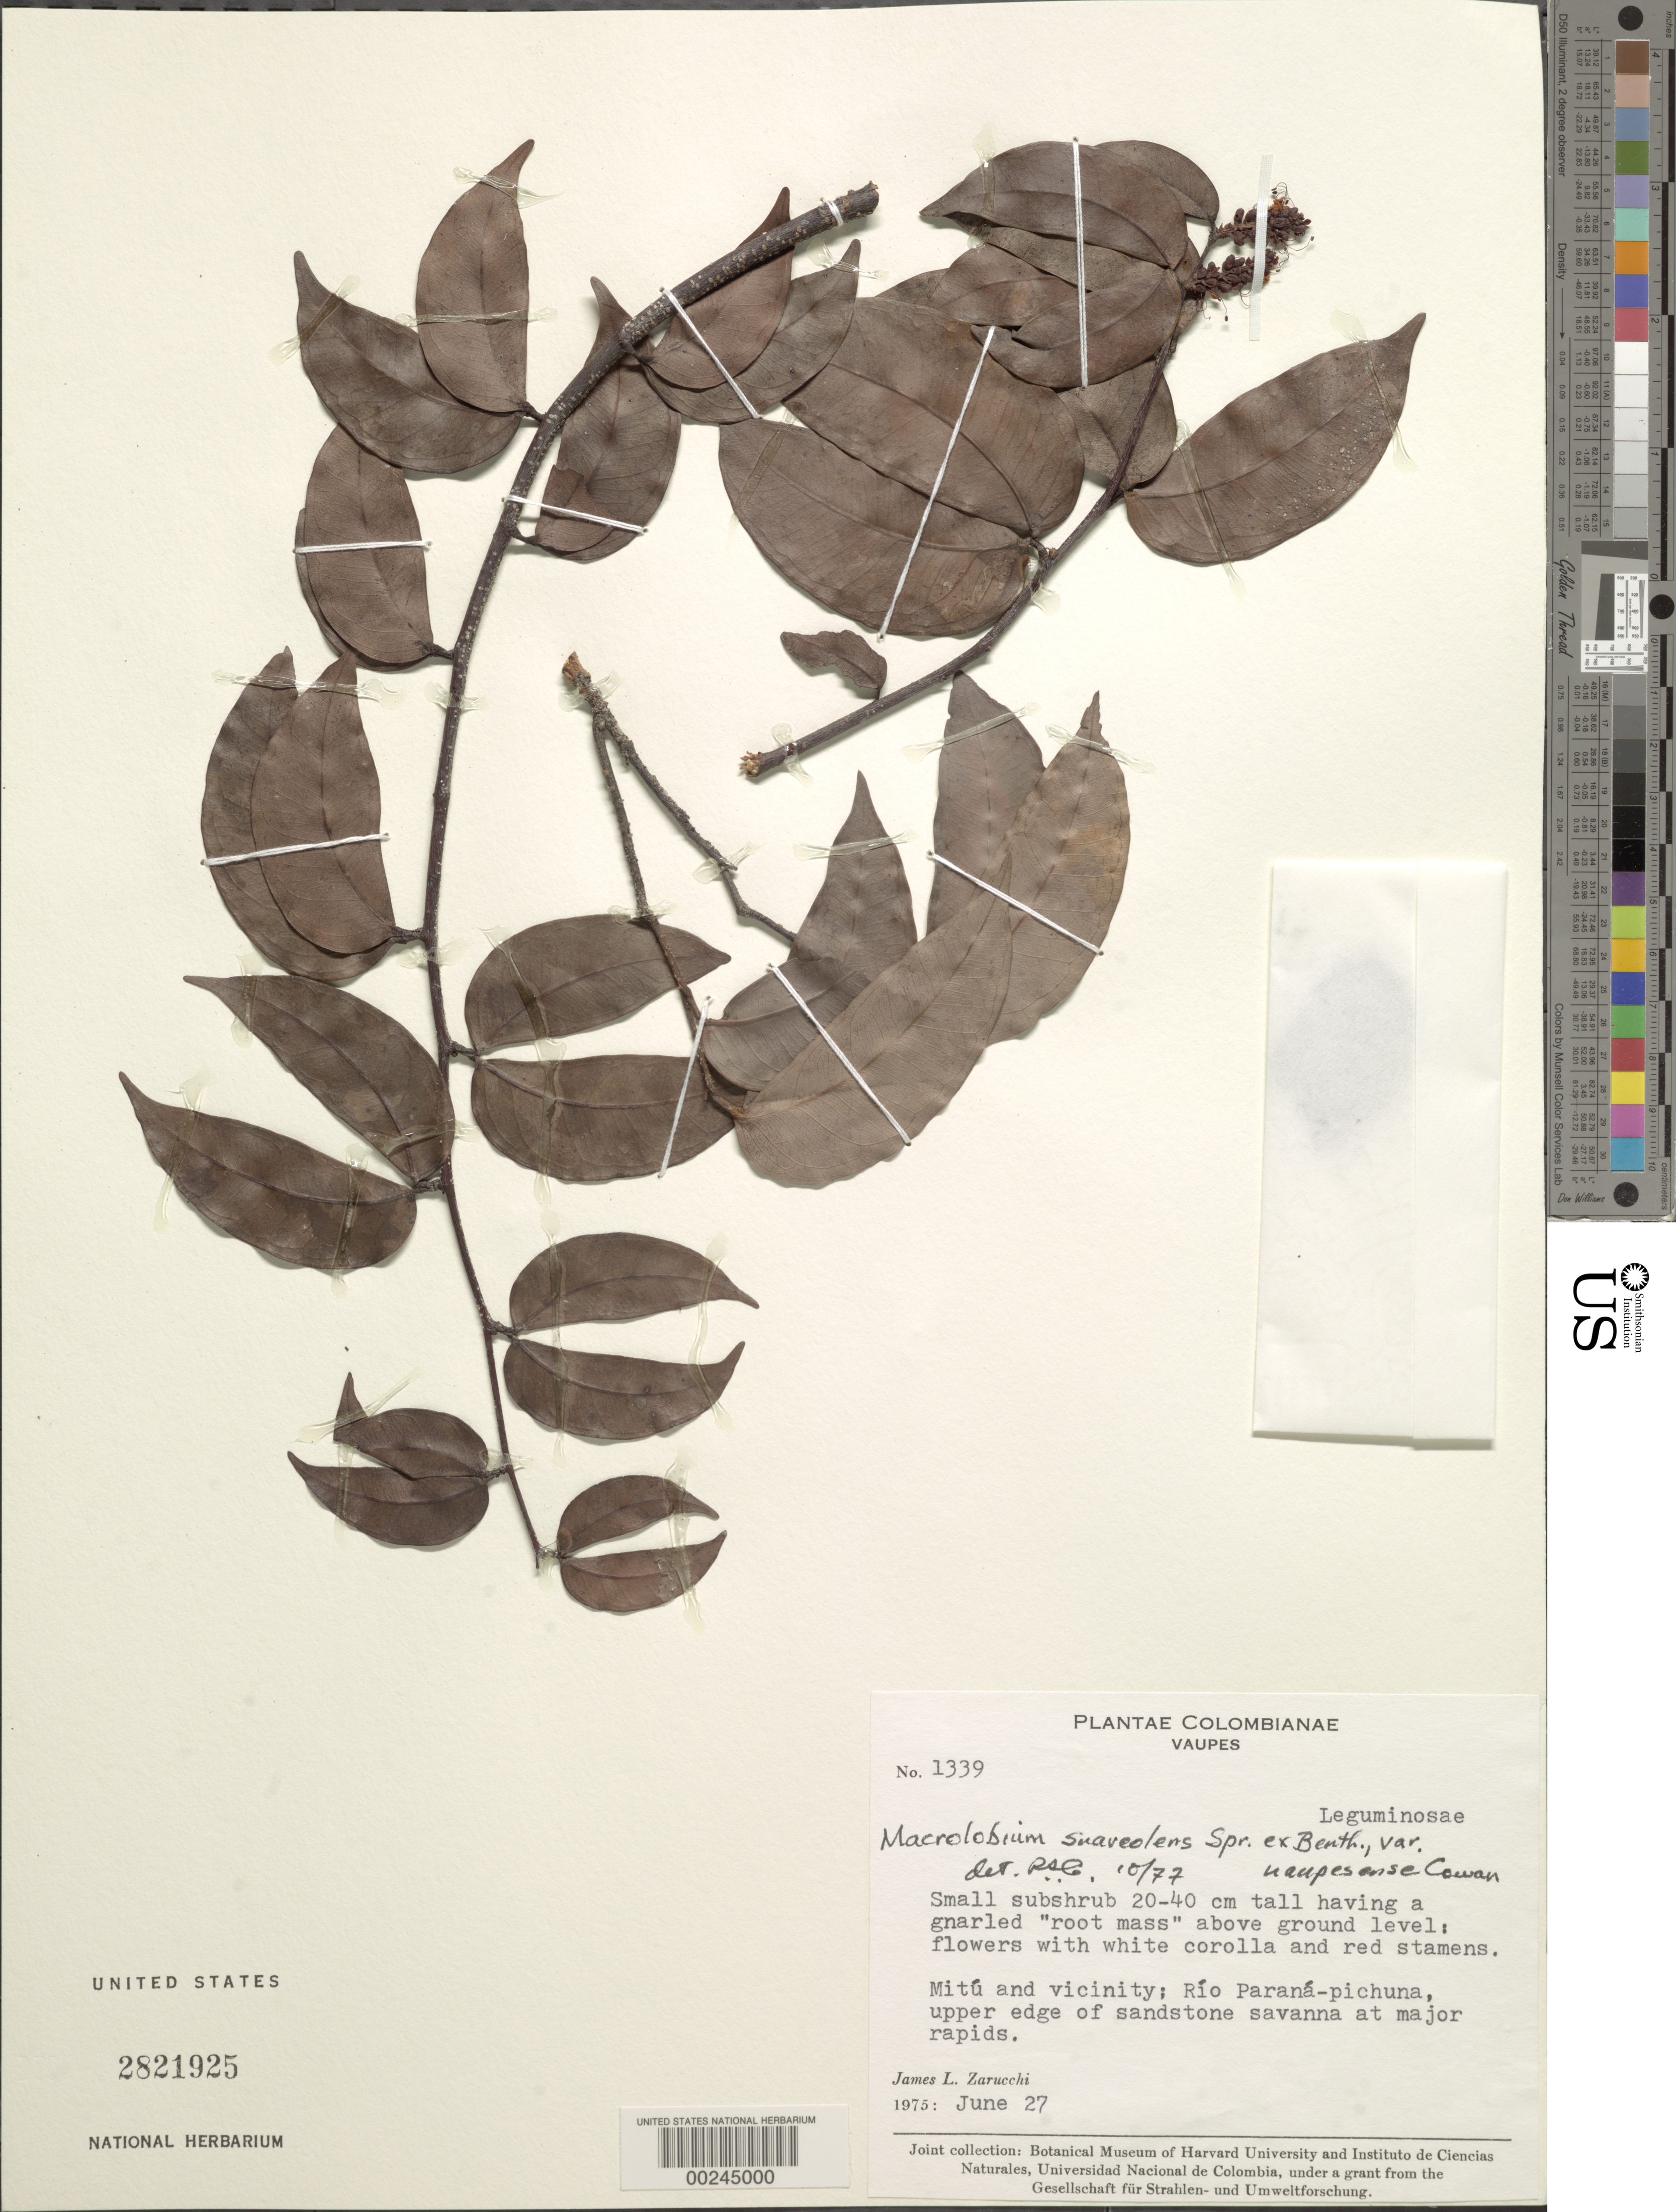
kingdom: Plantae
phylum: Tracheophyta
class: Magnoliopsida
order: Fabales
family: Fabaceae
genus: Macrolobium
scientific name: Macrolobium suaveolens var. uaupesnese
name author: R.S. Cowan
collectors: J. L. Zarucchi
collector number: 1339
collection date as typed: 27 Jun 1975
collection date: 1975-06-27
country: Colombia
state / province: Vaupés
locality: Mitu and vicinity; lower Rio Parana-Pichuna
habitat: Upper edge of sandstone savanna at major rapids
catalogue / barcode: US 2821925